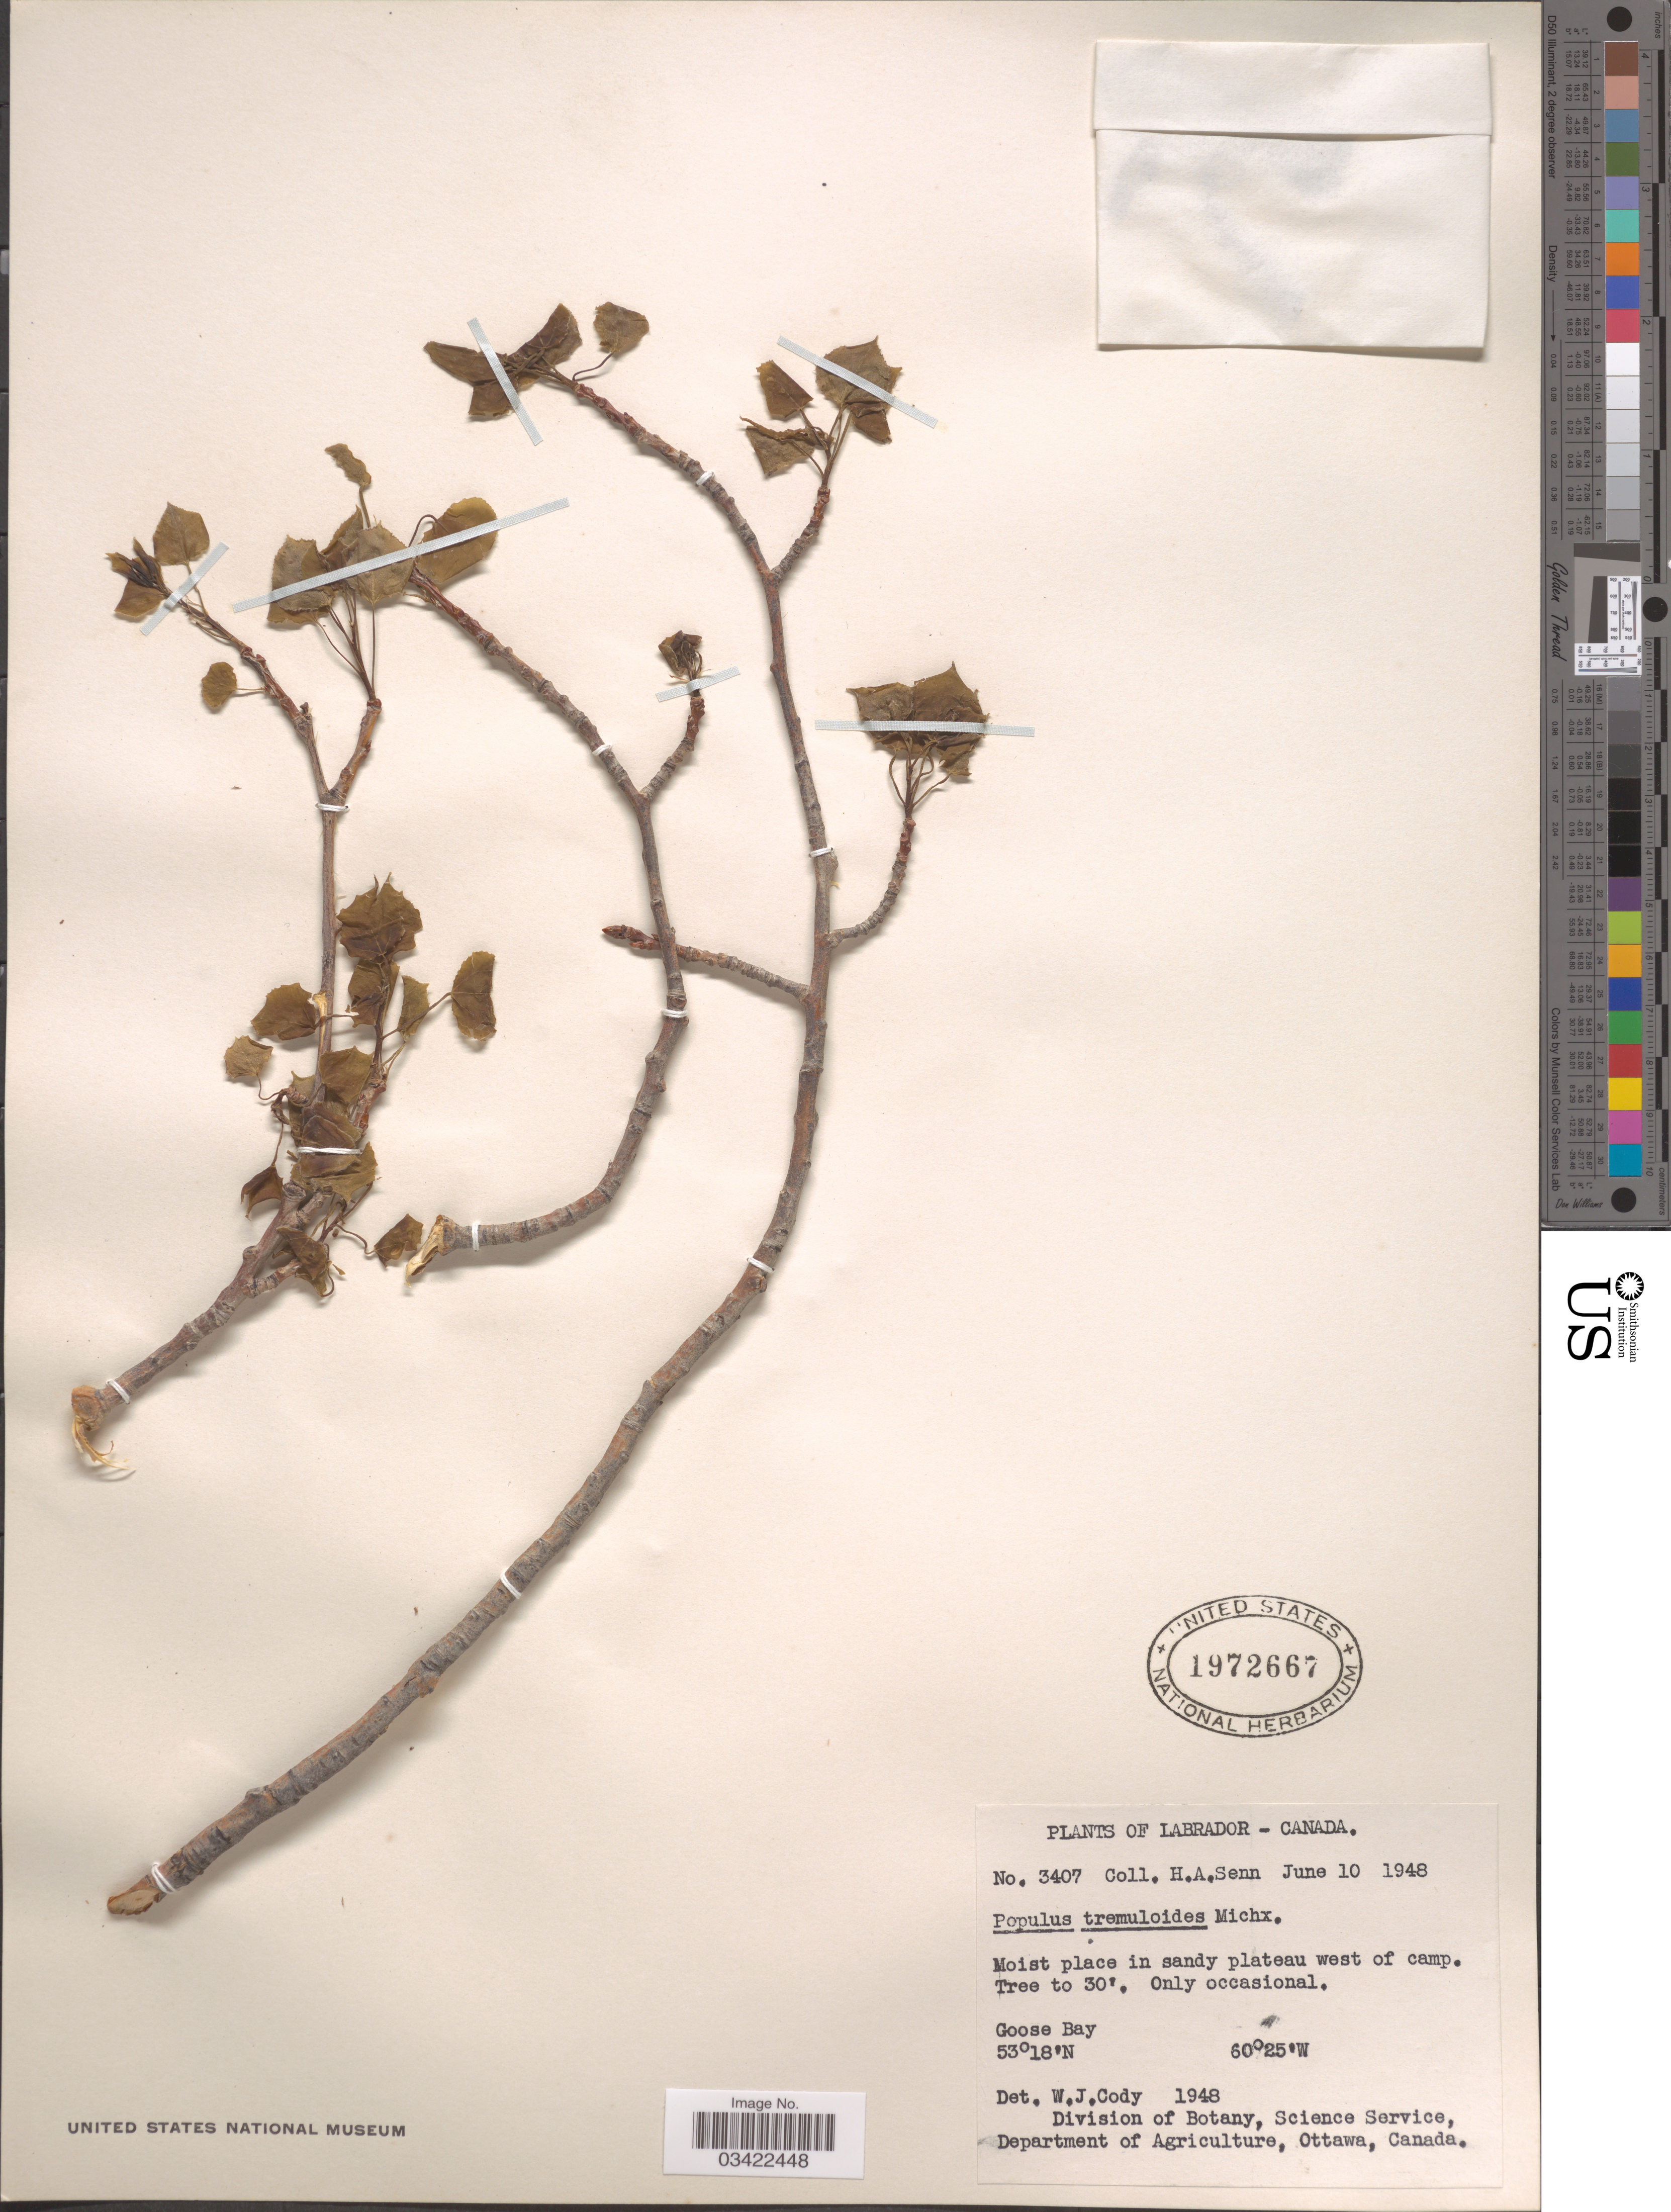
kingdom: Plantae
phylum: Tracheophyta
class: Magnoliopsida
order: Malpighiales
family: Salicaceae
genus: Populus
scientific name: Populus tremuloides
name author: Michx.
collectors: H. Senn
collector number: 3407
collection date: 1948-06-10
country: Canada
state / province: Newfoundland and Labrador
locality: Labrador. Sandy plateau west of camp. Goose Bay.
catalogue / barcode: US 1972667